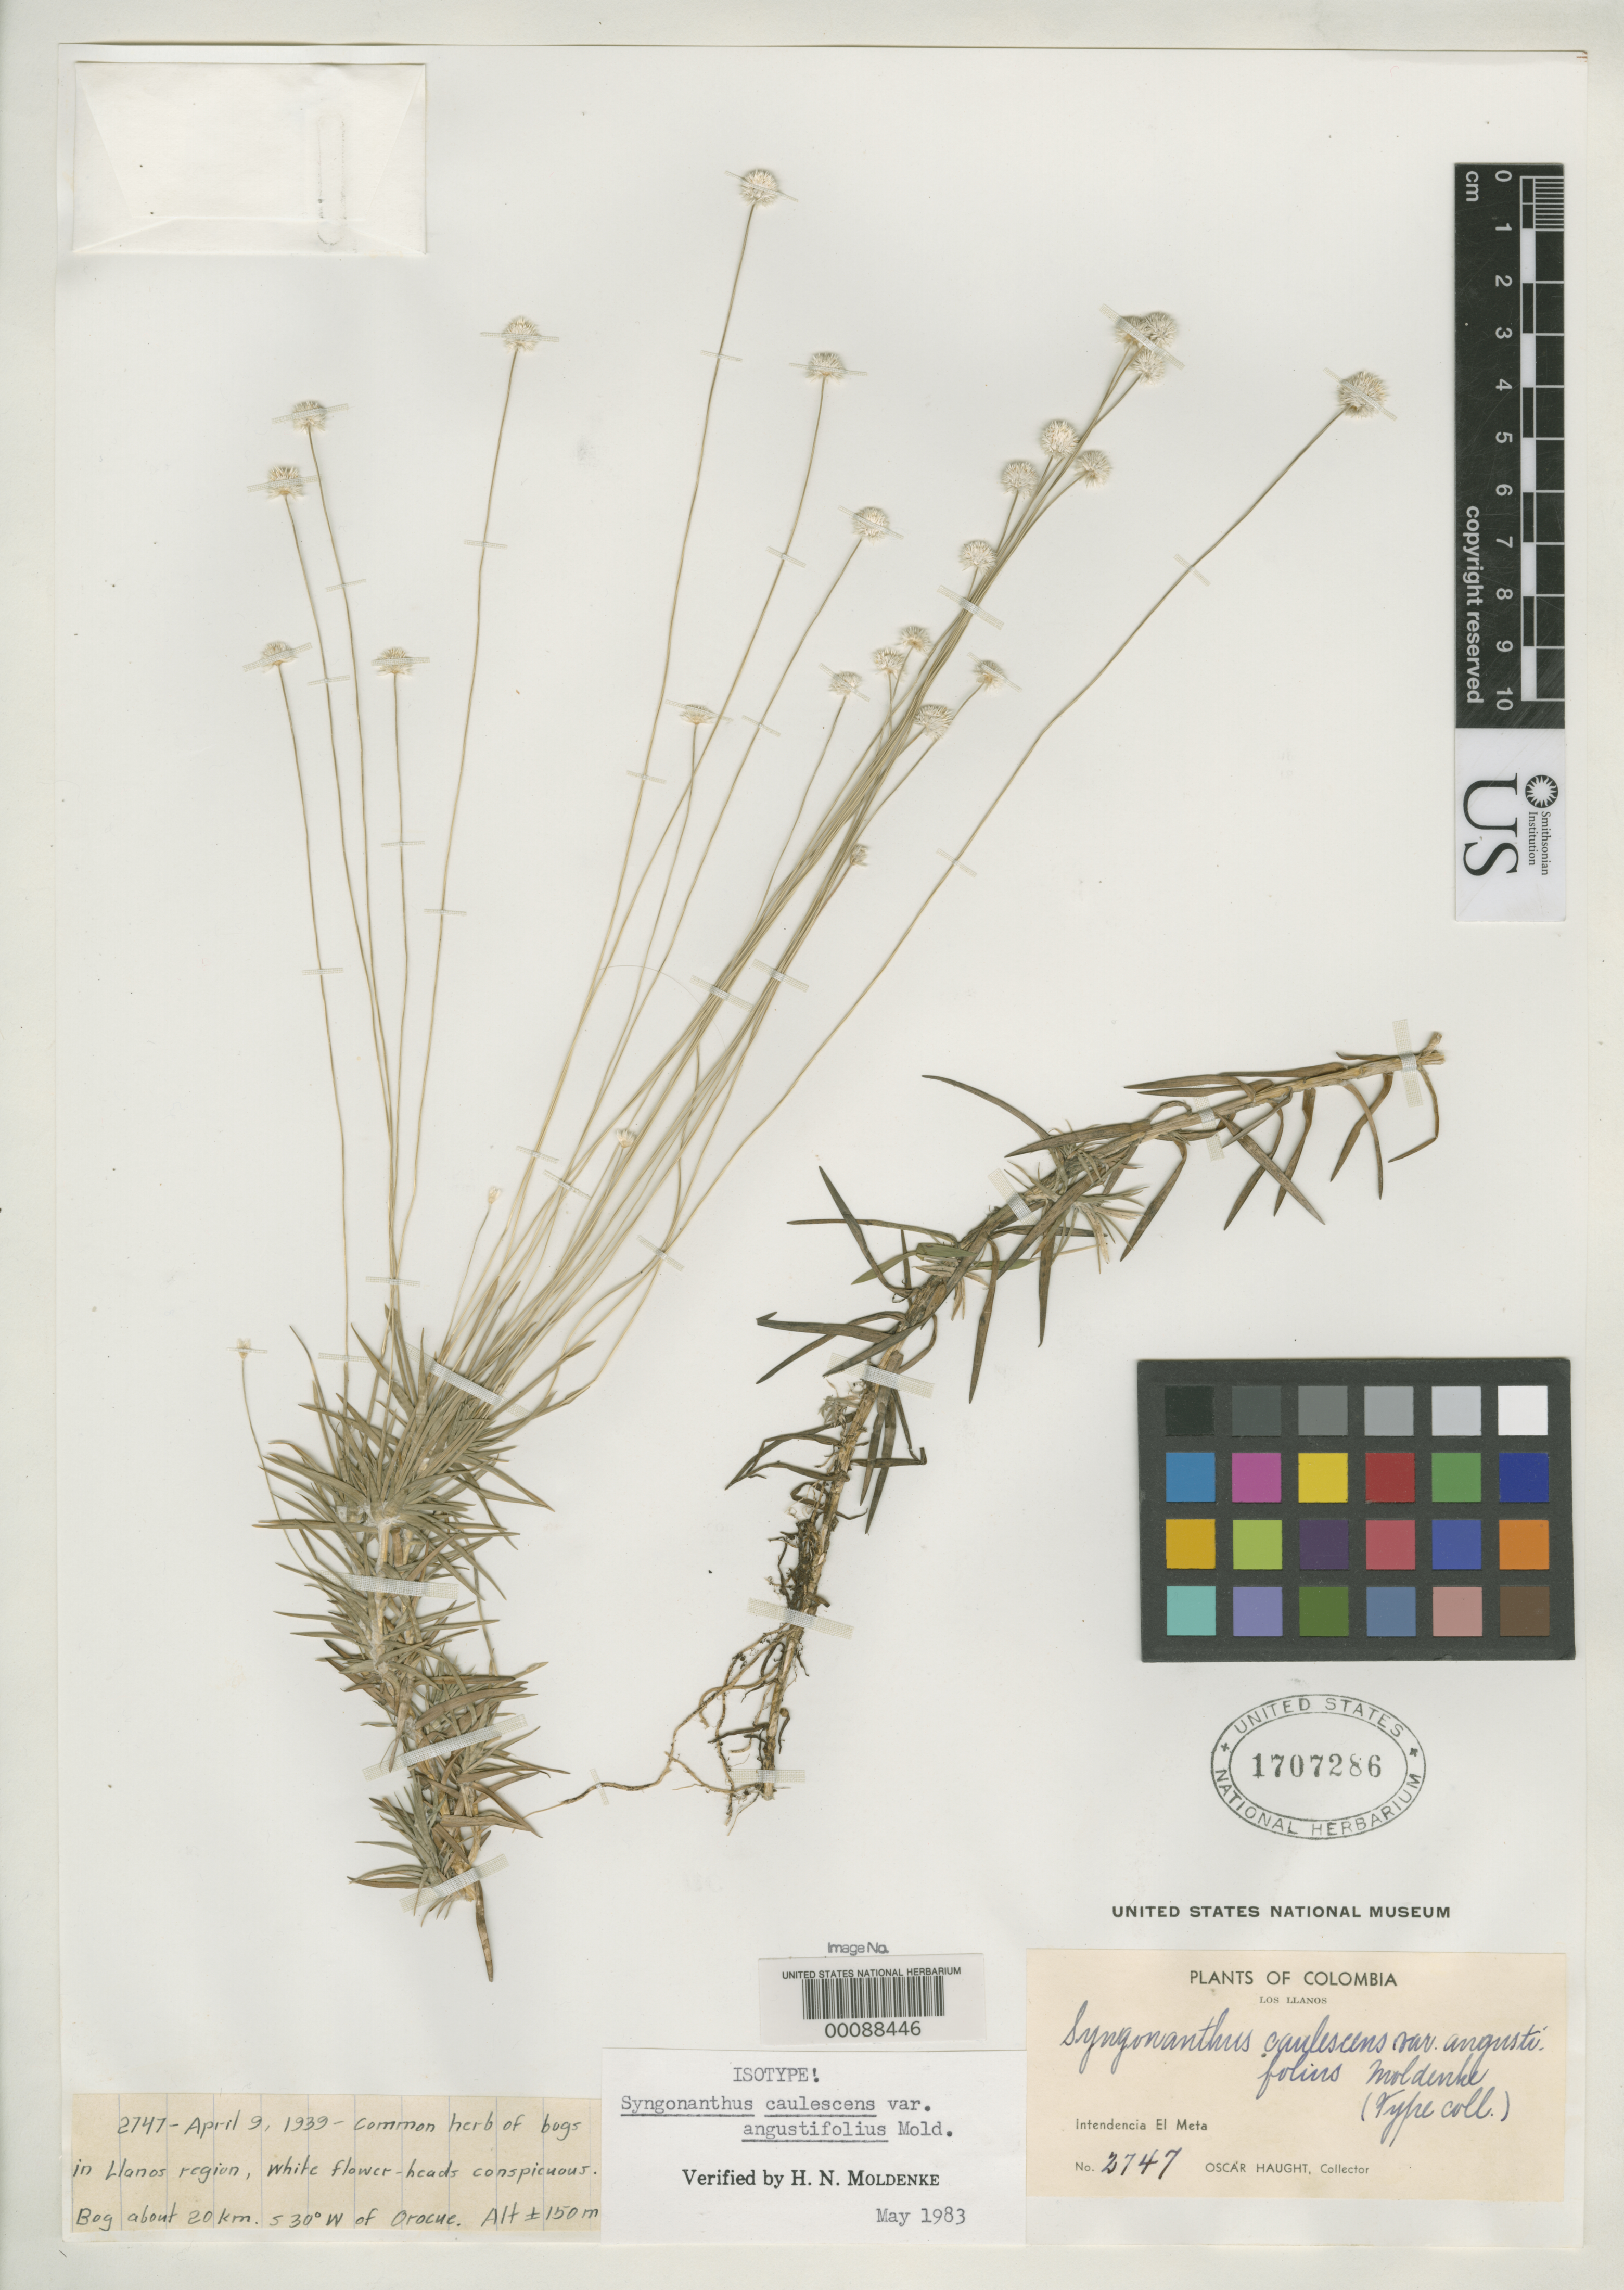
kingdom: Plantae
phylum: Tracheophyta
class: Liliopsida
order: Poales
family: Eriocaulaceae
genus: Syngonanthus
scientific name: Syngonanthus caulescens var. angustifolius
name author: Moldenke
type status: Isotype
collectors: O. L. Haught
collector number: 2747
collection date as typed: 09 Apr 1939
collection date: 1939-04-09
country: Colombia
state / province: Meta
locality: West of Orocue.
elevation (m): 150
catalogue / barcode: US 1707286